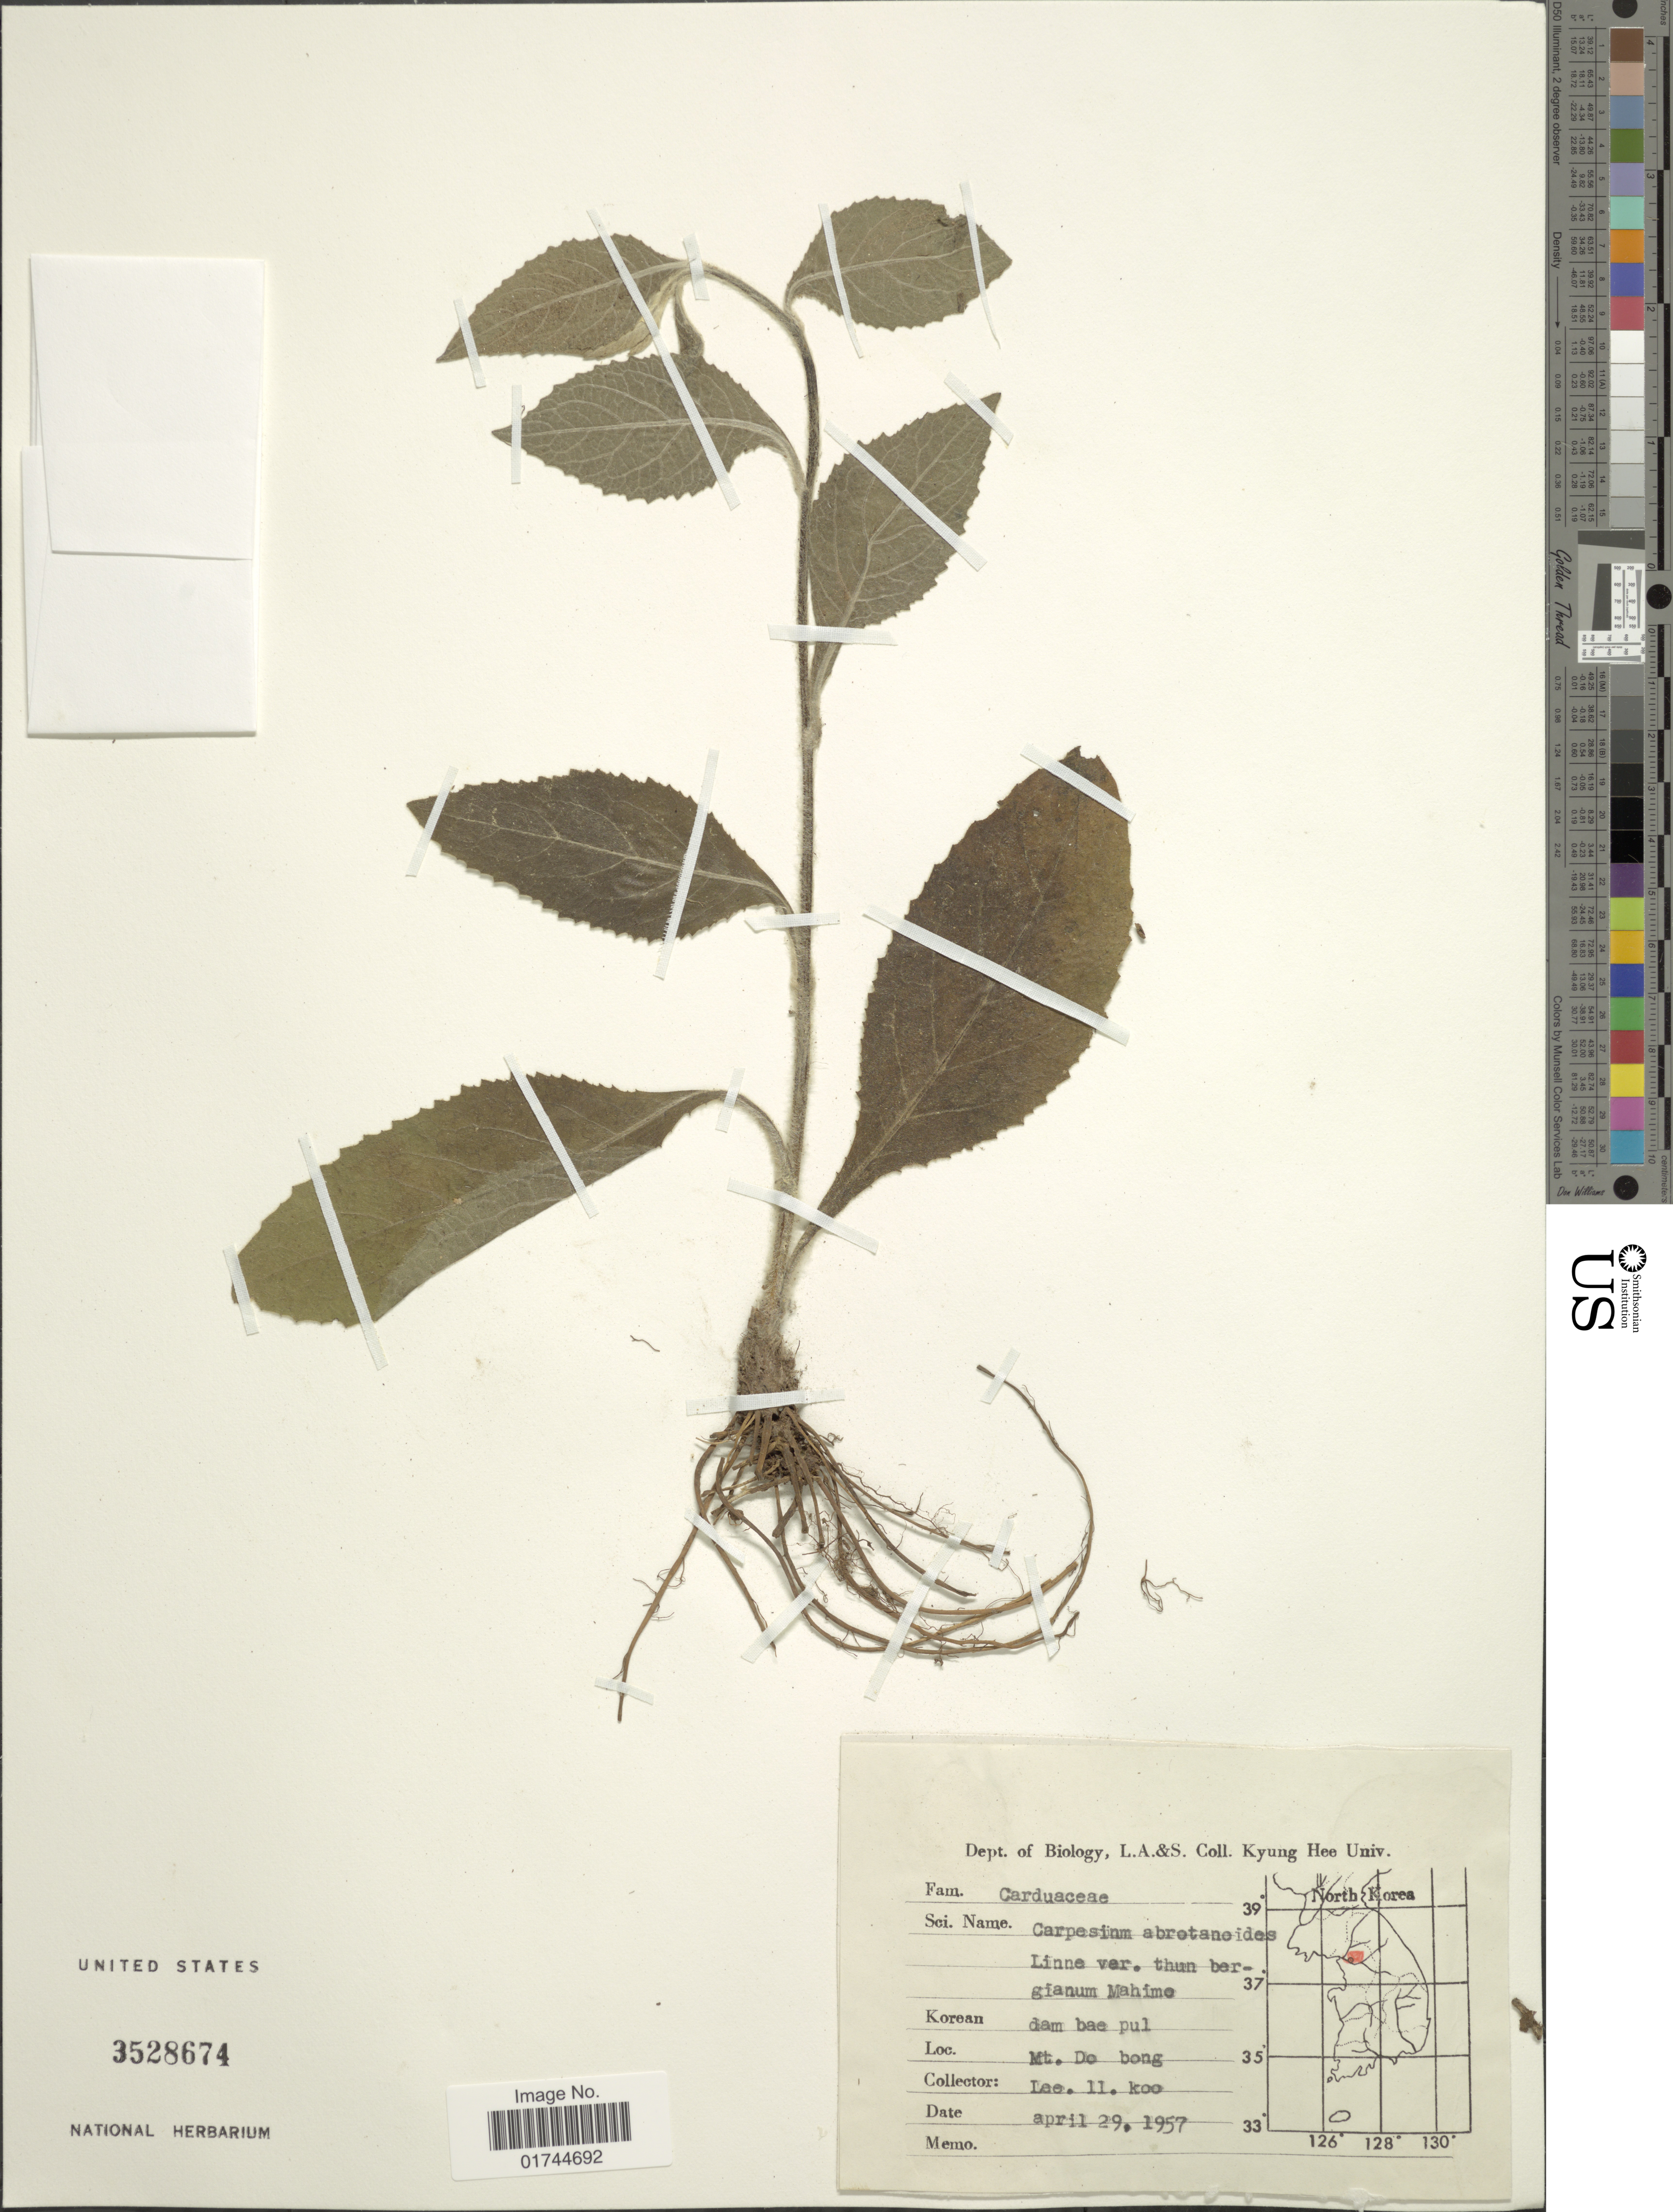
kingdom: Plantae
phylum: Tracheophyta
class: Magnoliopsida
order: Asterales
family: Asteraceae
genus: Carpesium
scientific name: Carpesium abrotanoides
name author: L.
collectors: I. Lee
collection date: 1957-04-29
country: South Korea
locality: Mt. Do Bong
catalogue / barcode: US 3528674